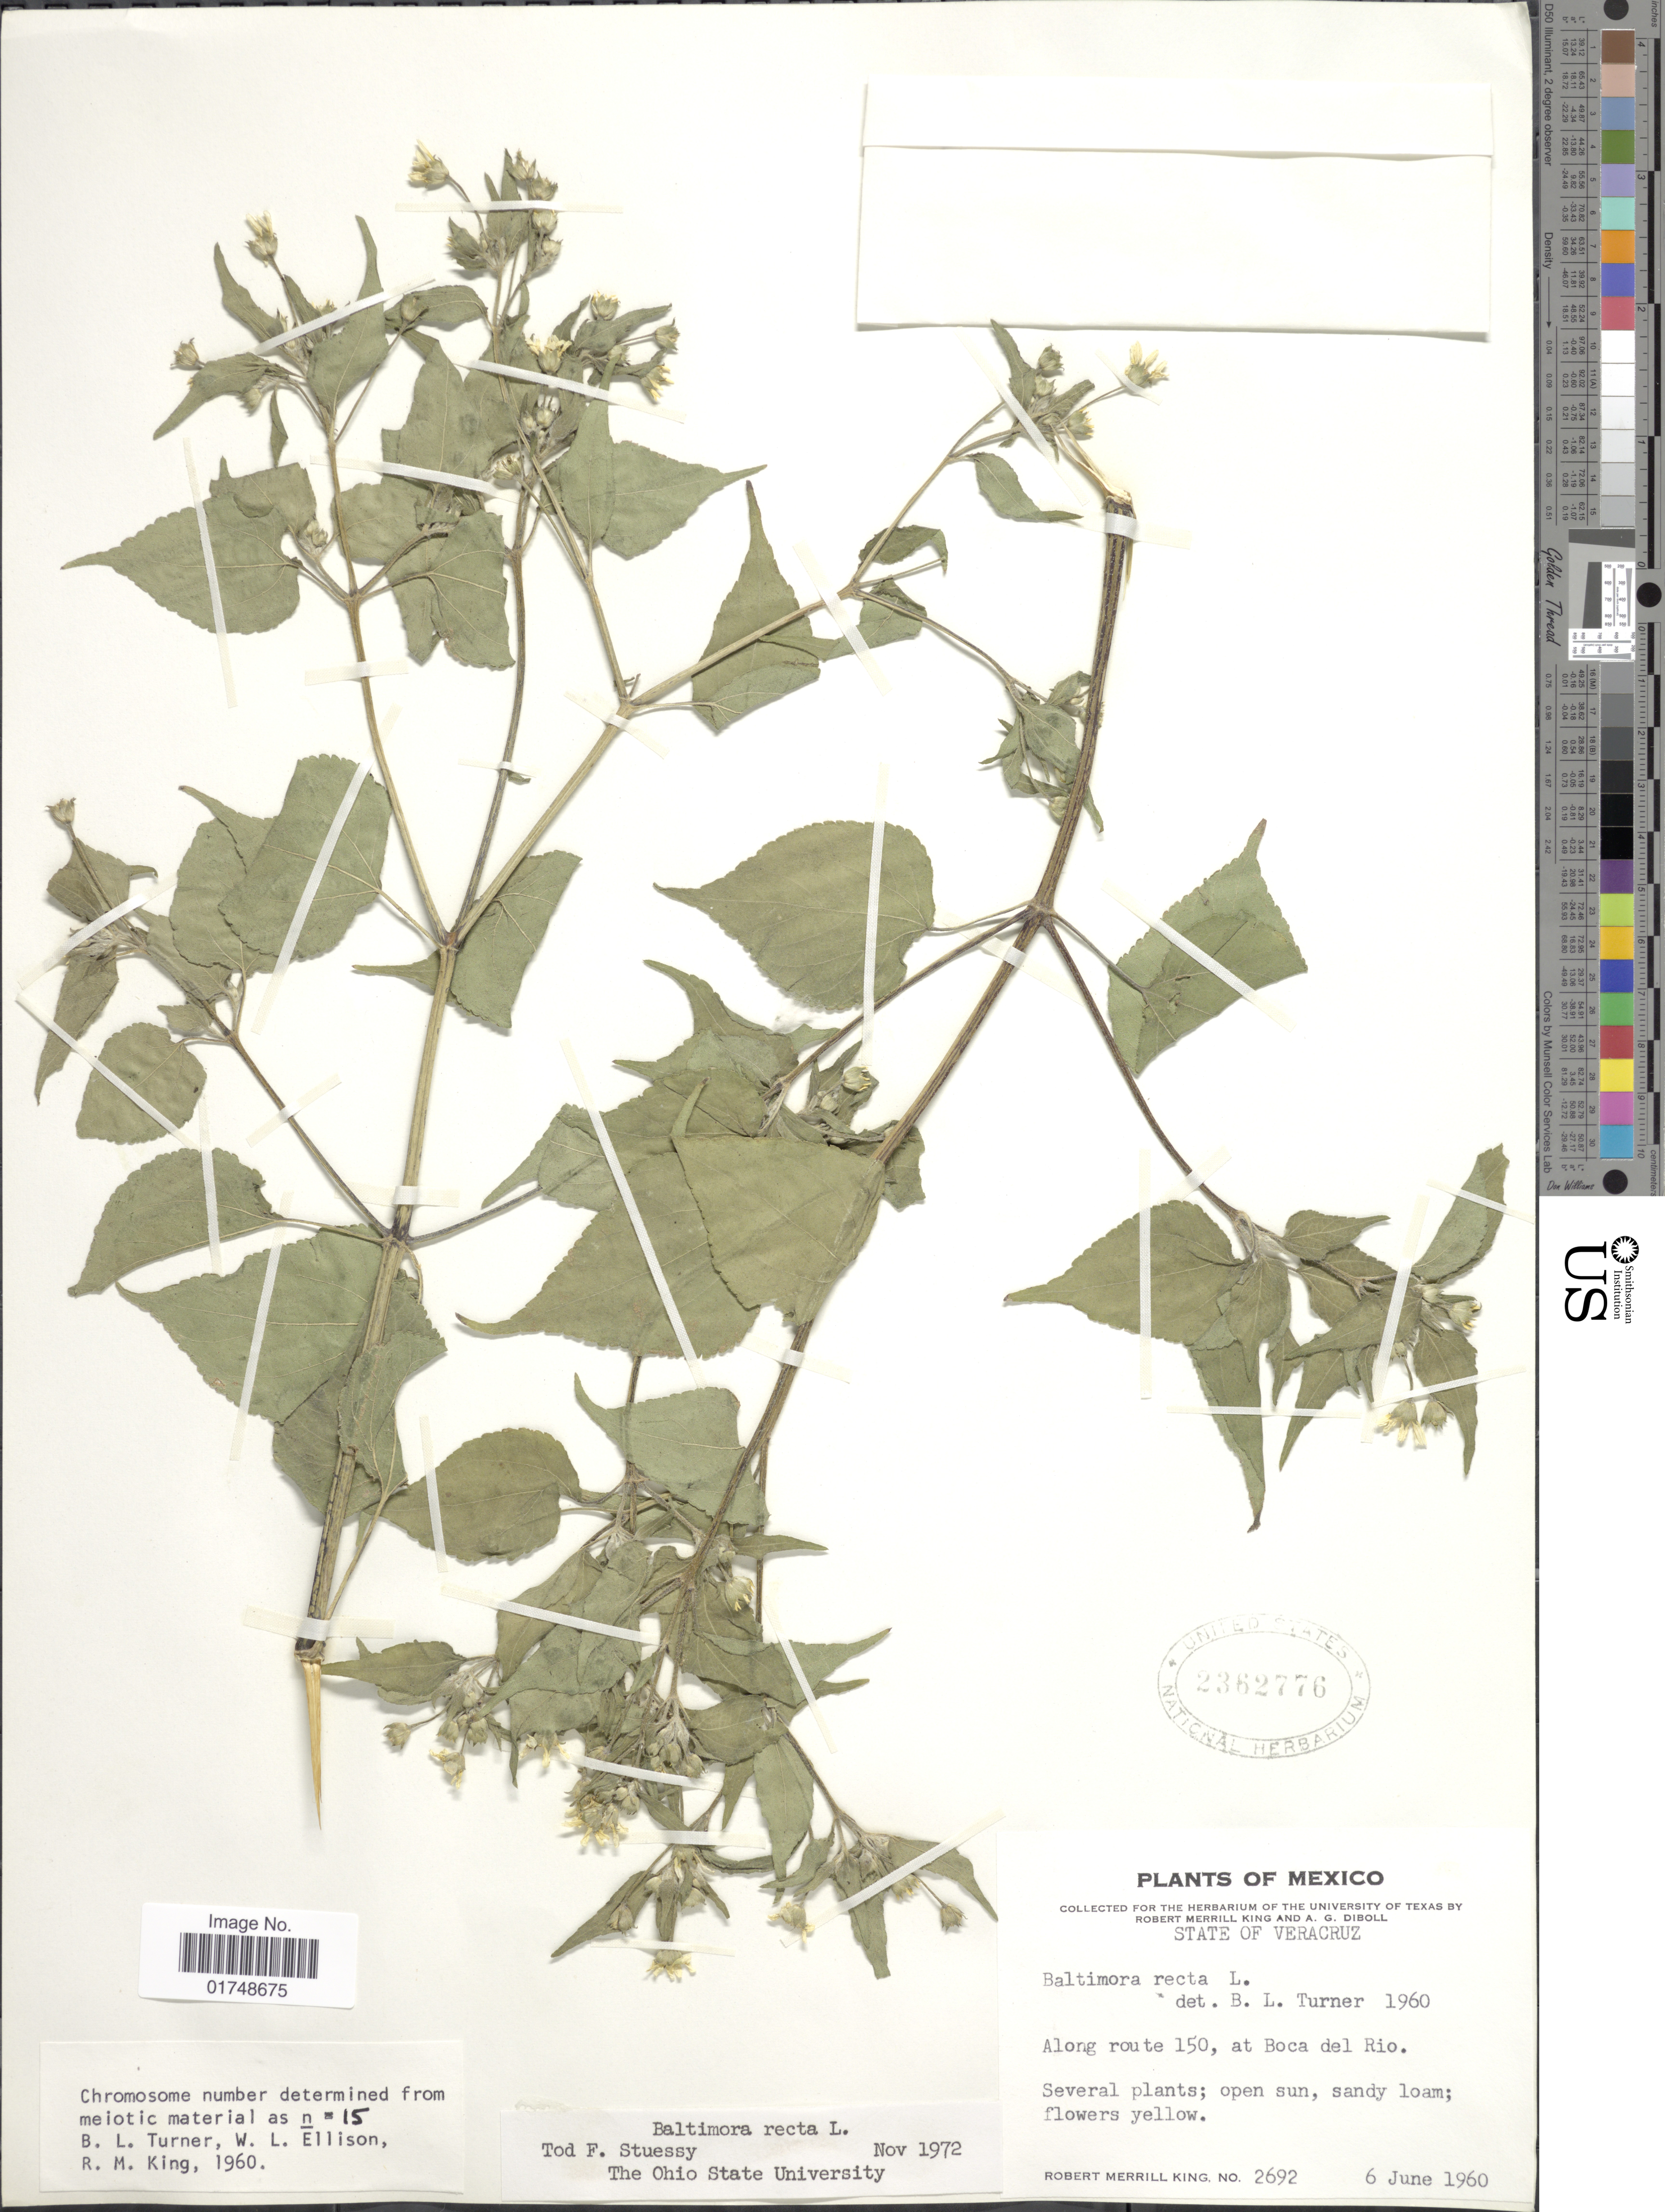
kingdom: Plantae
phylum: Tracheophyta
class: Magnoliopsida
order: Asterales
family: Asteraceae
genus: Baltimora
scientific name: Baltimora recta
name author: L.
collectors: R. M. King & A. Diboll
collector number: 2692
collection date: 1960-06-06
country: Mexico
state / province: Veracruz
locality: Along route 150, at Boca del Rio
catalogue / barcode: US 2362776